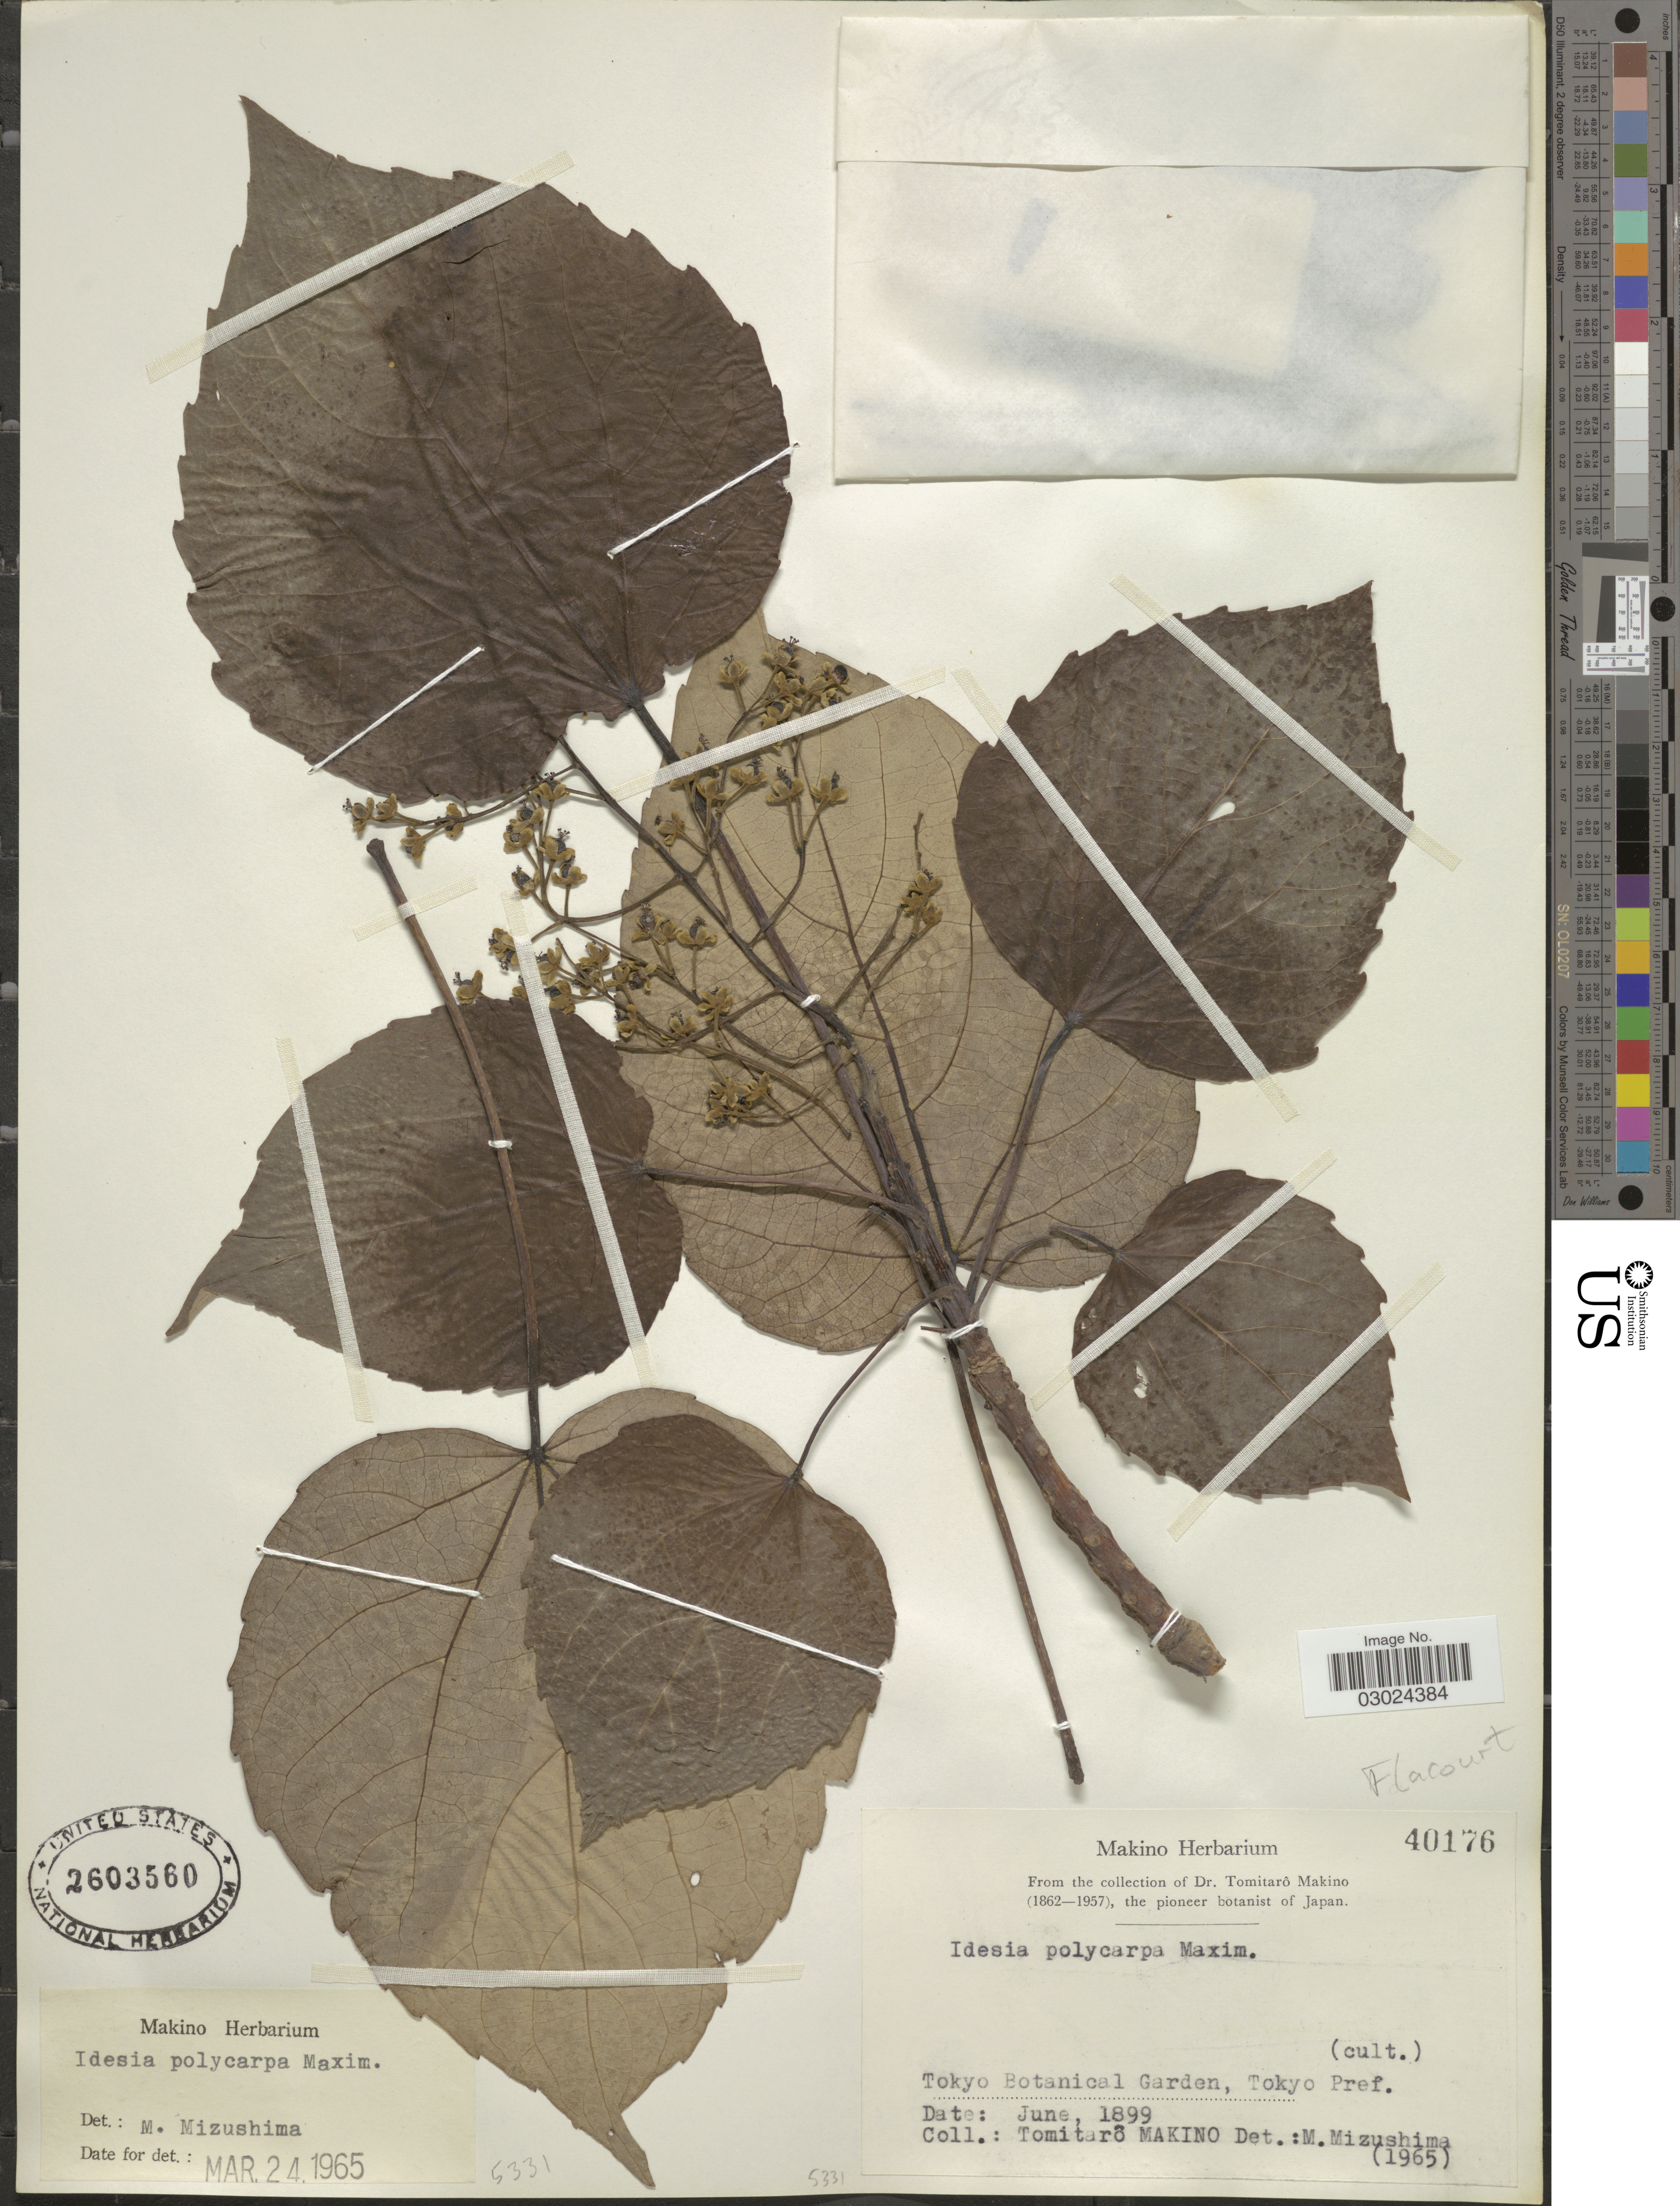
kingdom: Plantae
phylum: Tracheophyta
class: Magnoliopsida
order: Malpighiales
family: Salicaceae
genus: Idesia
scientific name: Idesia polycarpa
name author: Maxim.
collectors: T. Makino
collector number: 40176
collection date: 1899-06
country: Japan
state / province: Tokyo, Federal City of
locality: Botanical Garden, Tokyo Pref.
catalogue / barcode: US 2603560